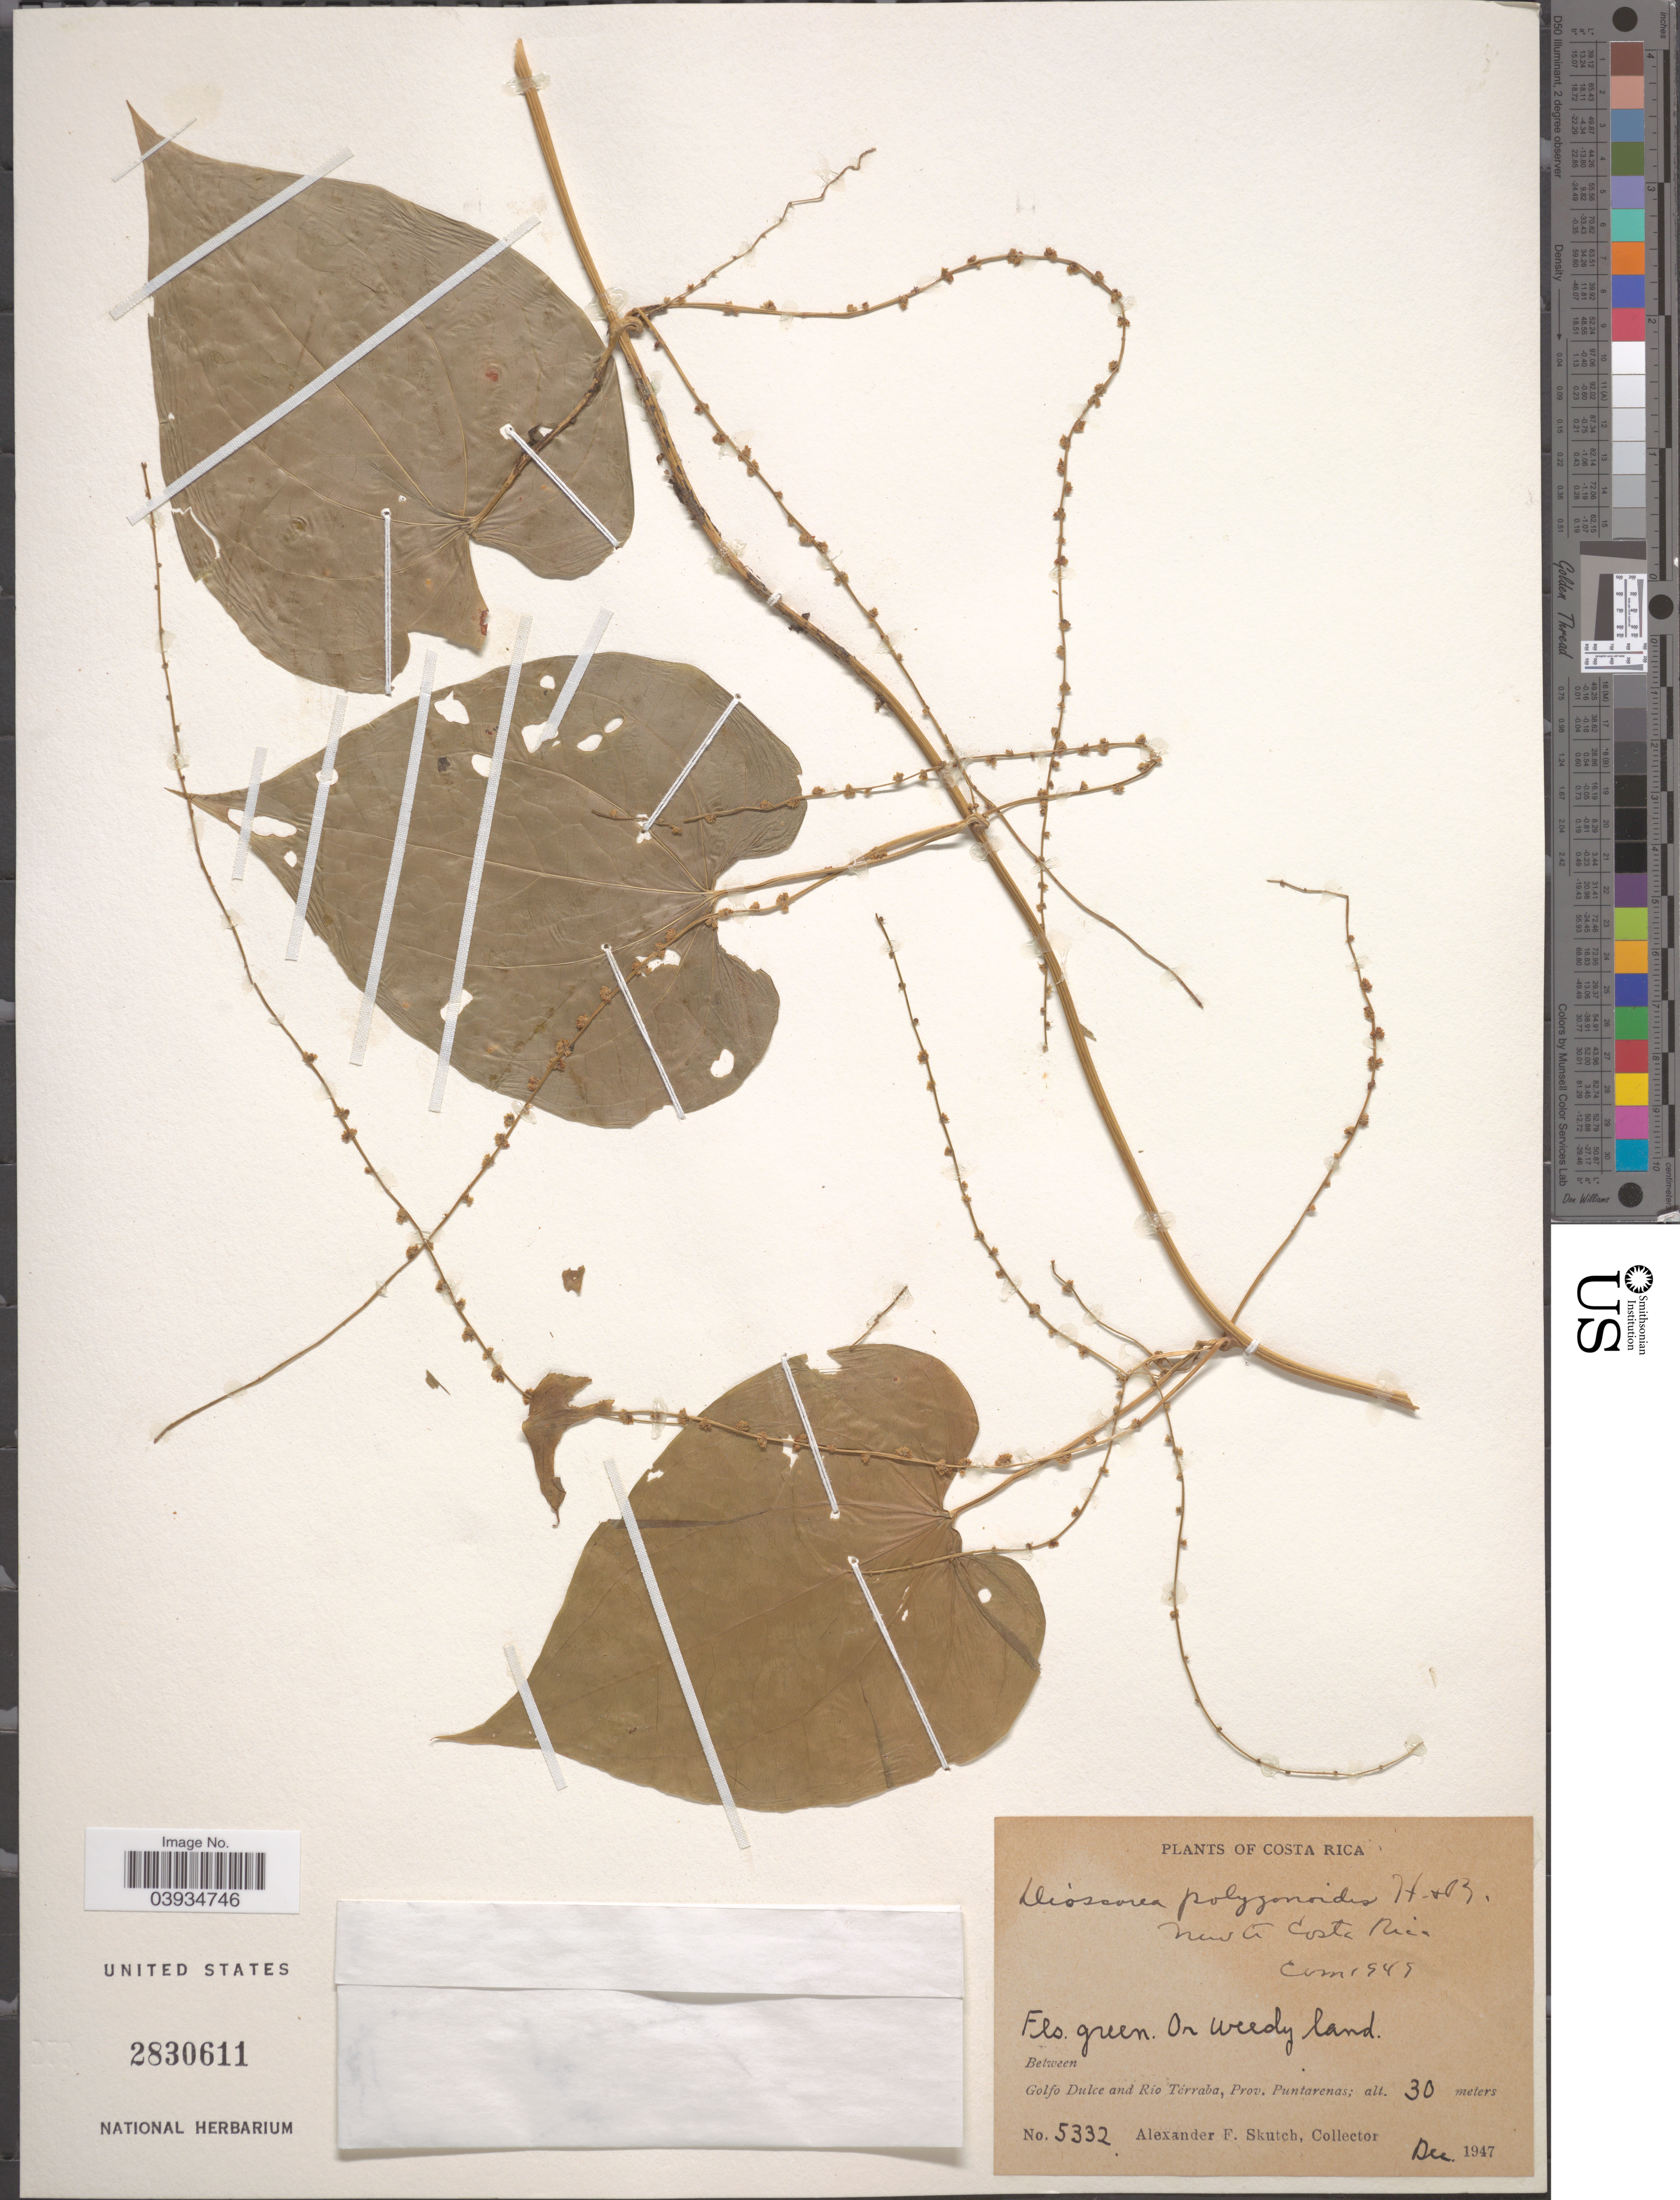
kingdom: Plantae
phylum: Tracheophyta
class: Liliopsida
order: Dioscoreales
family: Dioscoreaceae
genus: Dioscorea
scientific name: Dioscorea polygonoides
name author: Humb. & Bonpl. ex Willd.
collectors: A. F. Skutch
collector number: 5332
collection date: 1947-12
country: Costa Rica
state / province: Puntarenas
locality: Between Golfo Dulce and Rio Térraba.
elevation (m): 30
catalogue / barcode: US 2830611